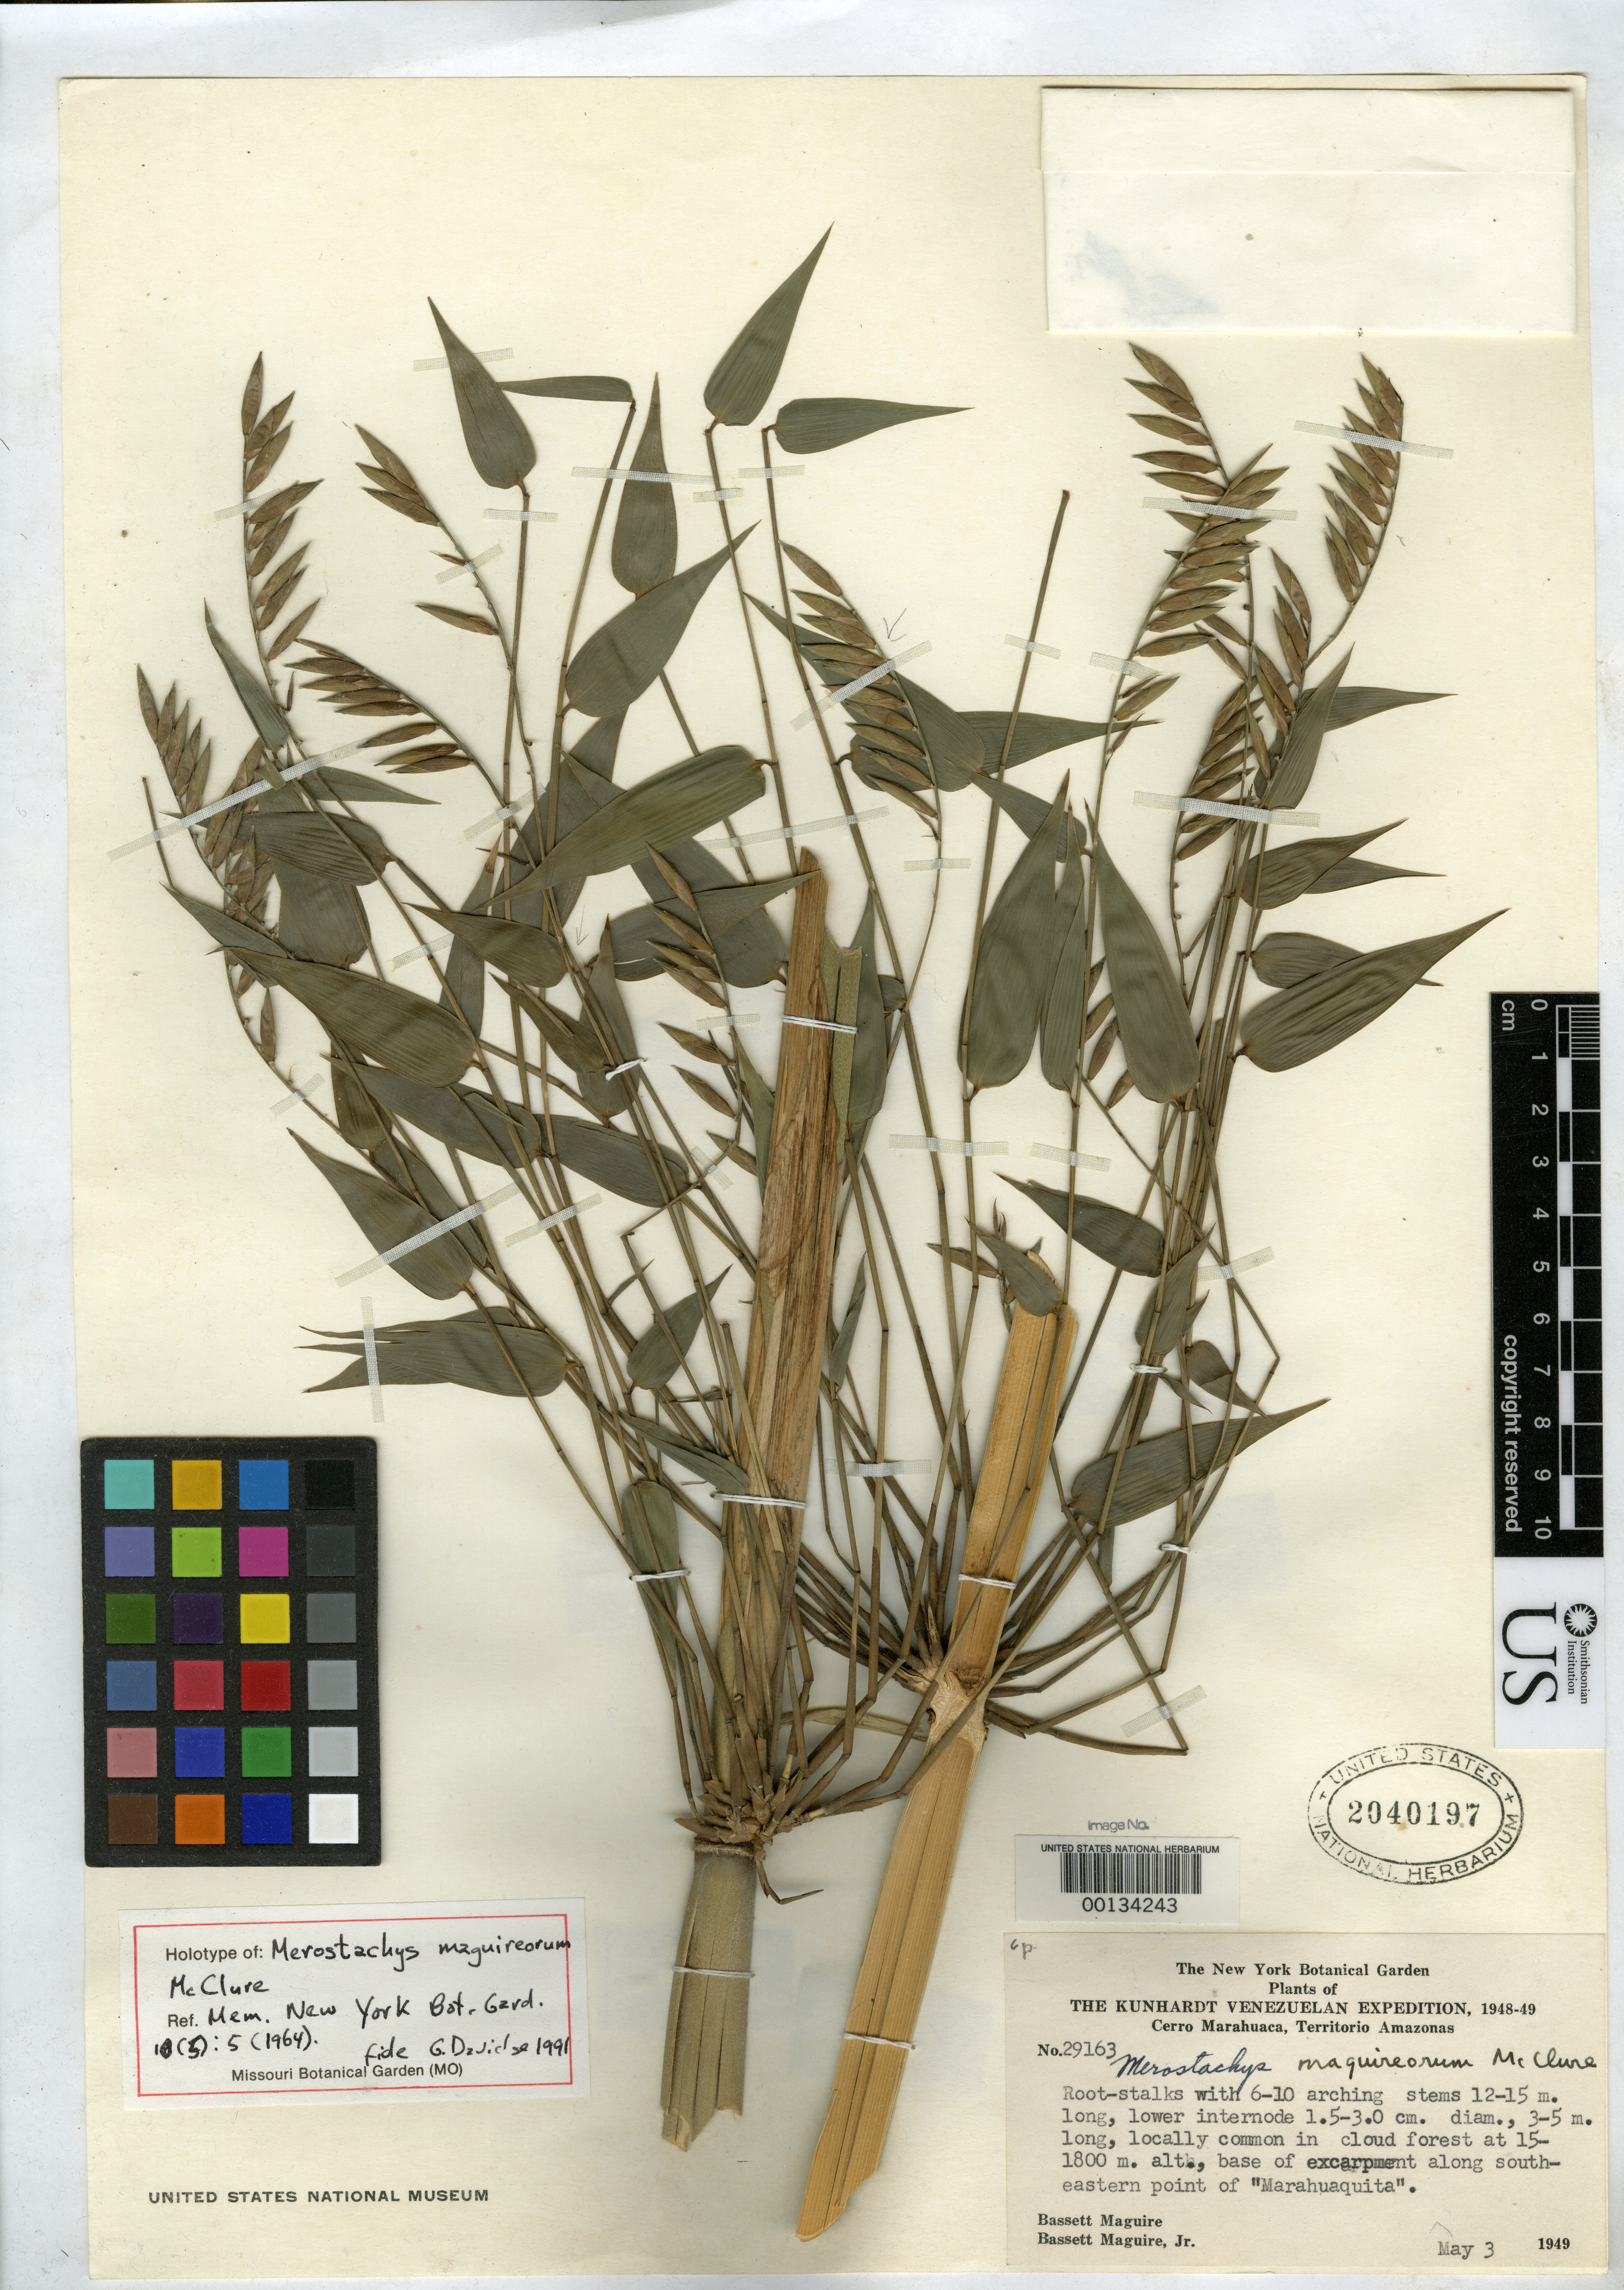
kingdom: Plantae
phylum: Tracheophyta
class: Liliopsida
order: Poales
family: Poaceae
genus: Merostachys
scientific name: Merostachys maguireorum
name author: McClure in Maguire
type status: Holotype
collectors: B. Maguire & B. Maguire Jr.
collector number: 29163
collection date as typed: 03 May 1949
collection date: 1949-05-03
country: Venezuela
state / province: Amazonas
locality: Se Point of Marahuaquita.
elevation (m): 1800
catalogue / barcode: US 2040197